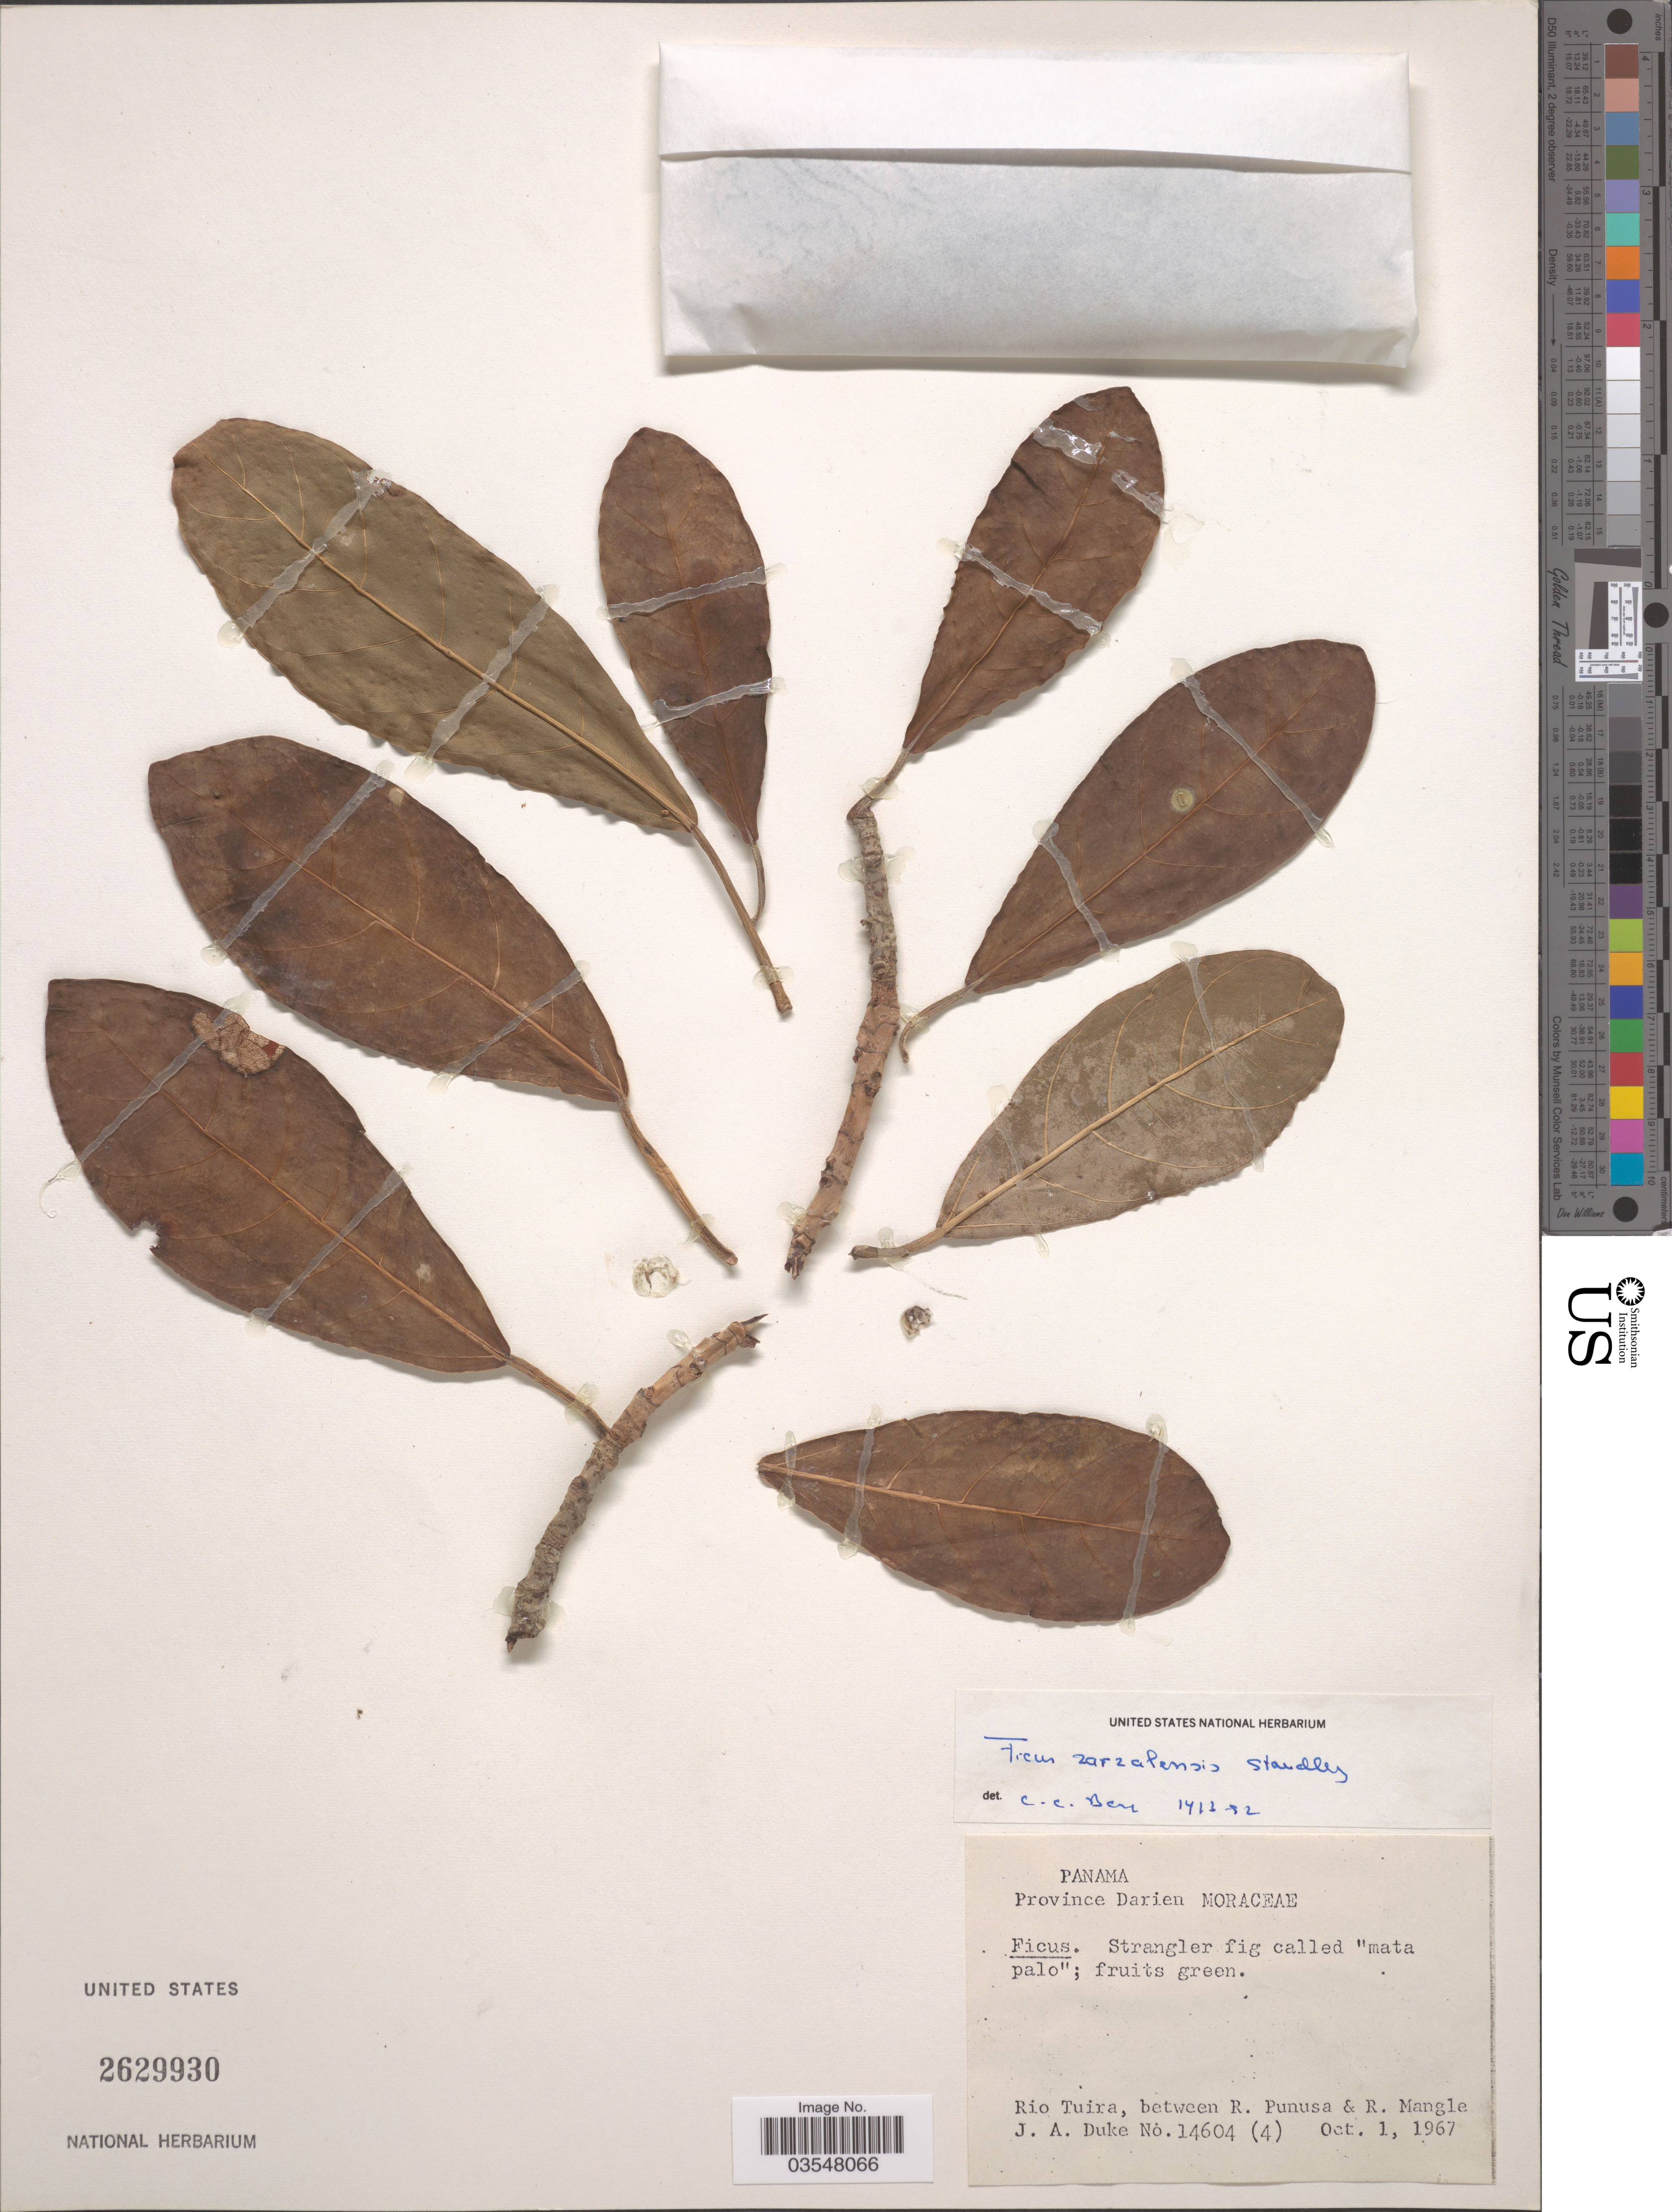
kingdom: Plantae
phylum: Tracheophyta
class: Magnoliopsida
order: Rosales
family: Moraceae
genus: Ficus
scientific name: Ficus zarzalensis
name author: Standl.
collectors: J. A. Duke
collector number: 14604(4)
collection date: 1967-10-01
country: Panama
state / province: Darien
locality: Rio Tuira, between R. Punusa & R. Mangle.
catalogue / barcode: US 2629930